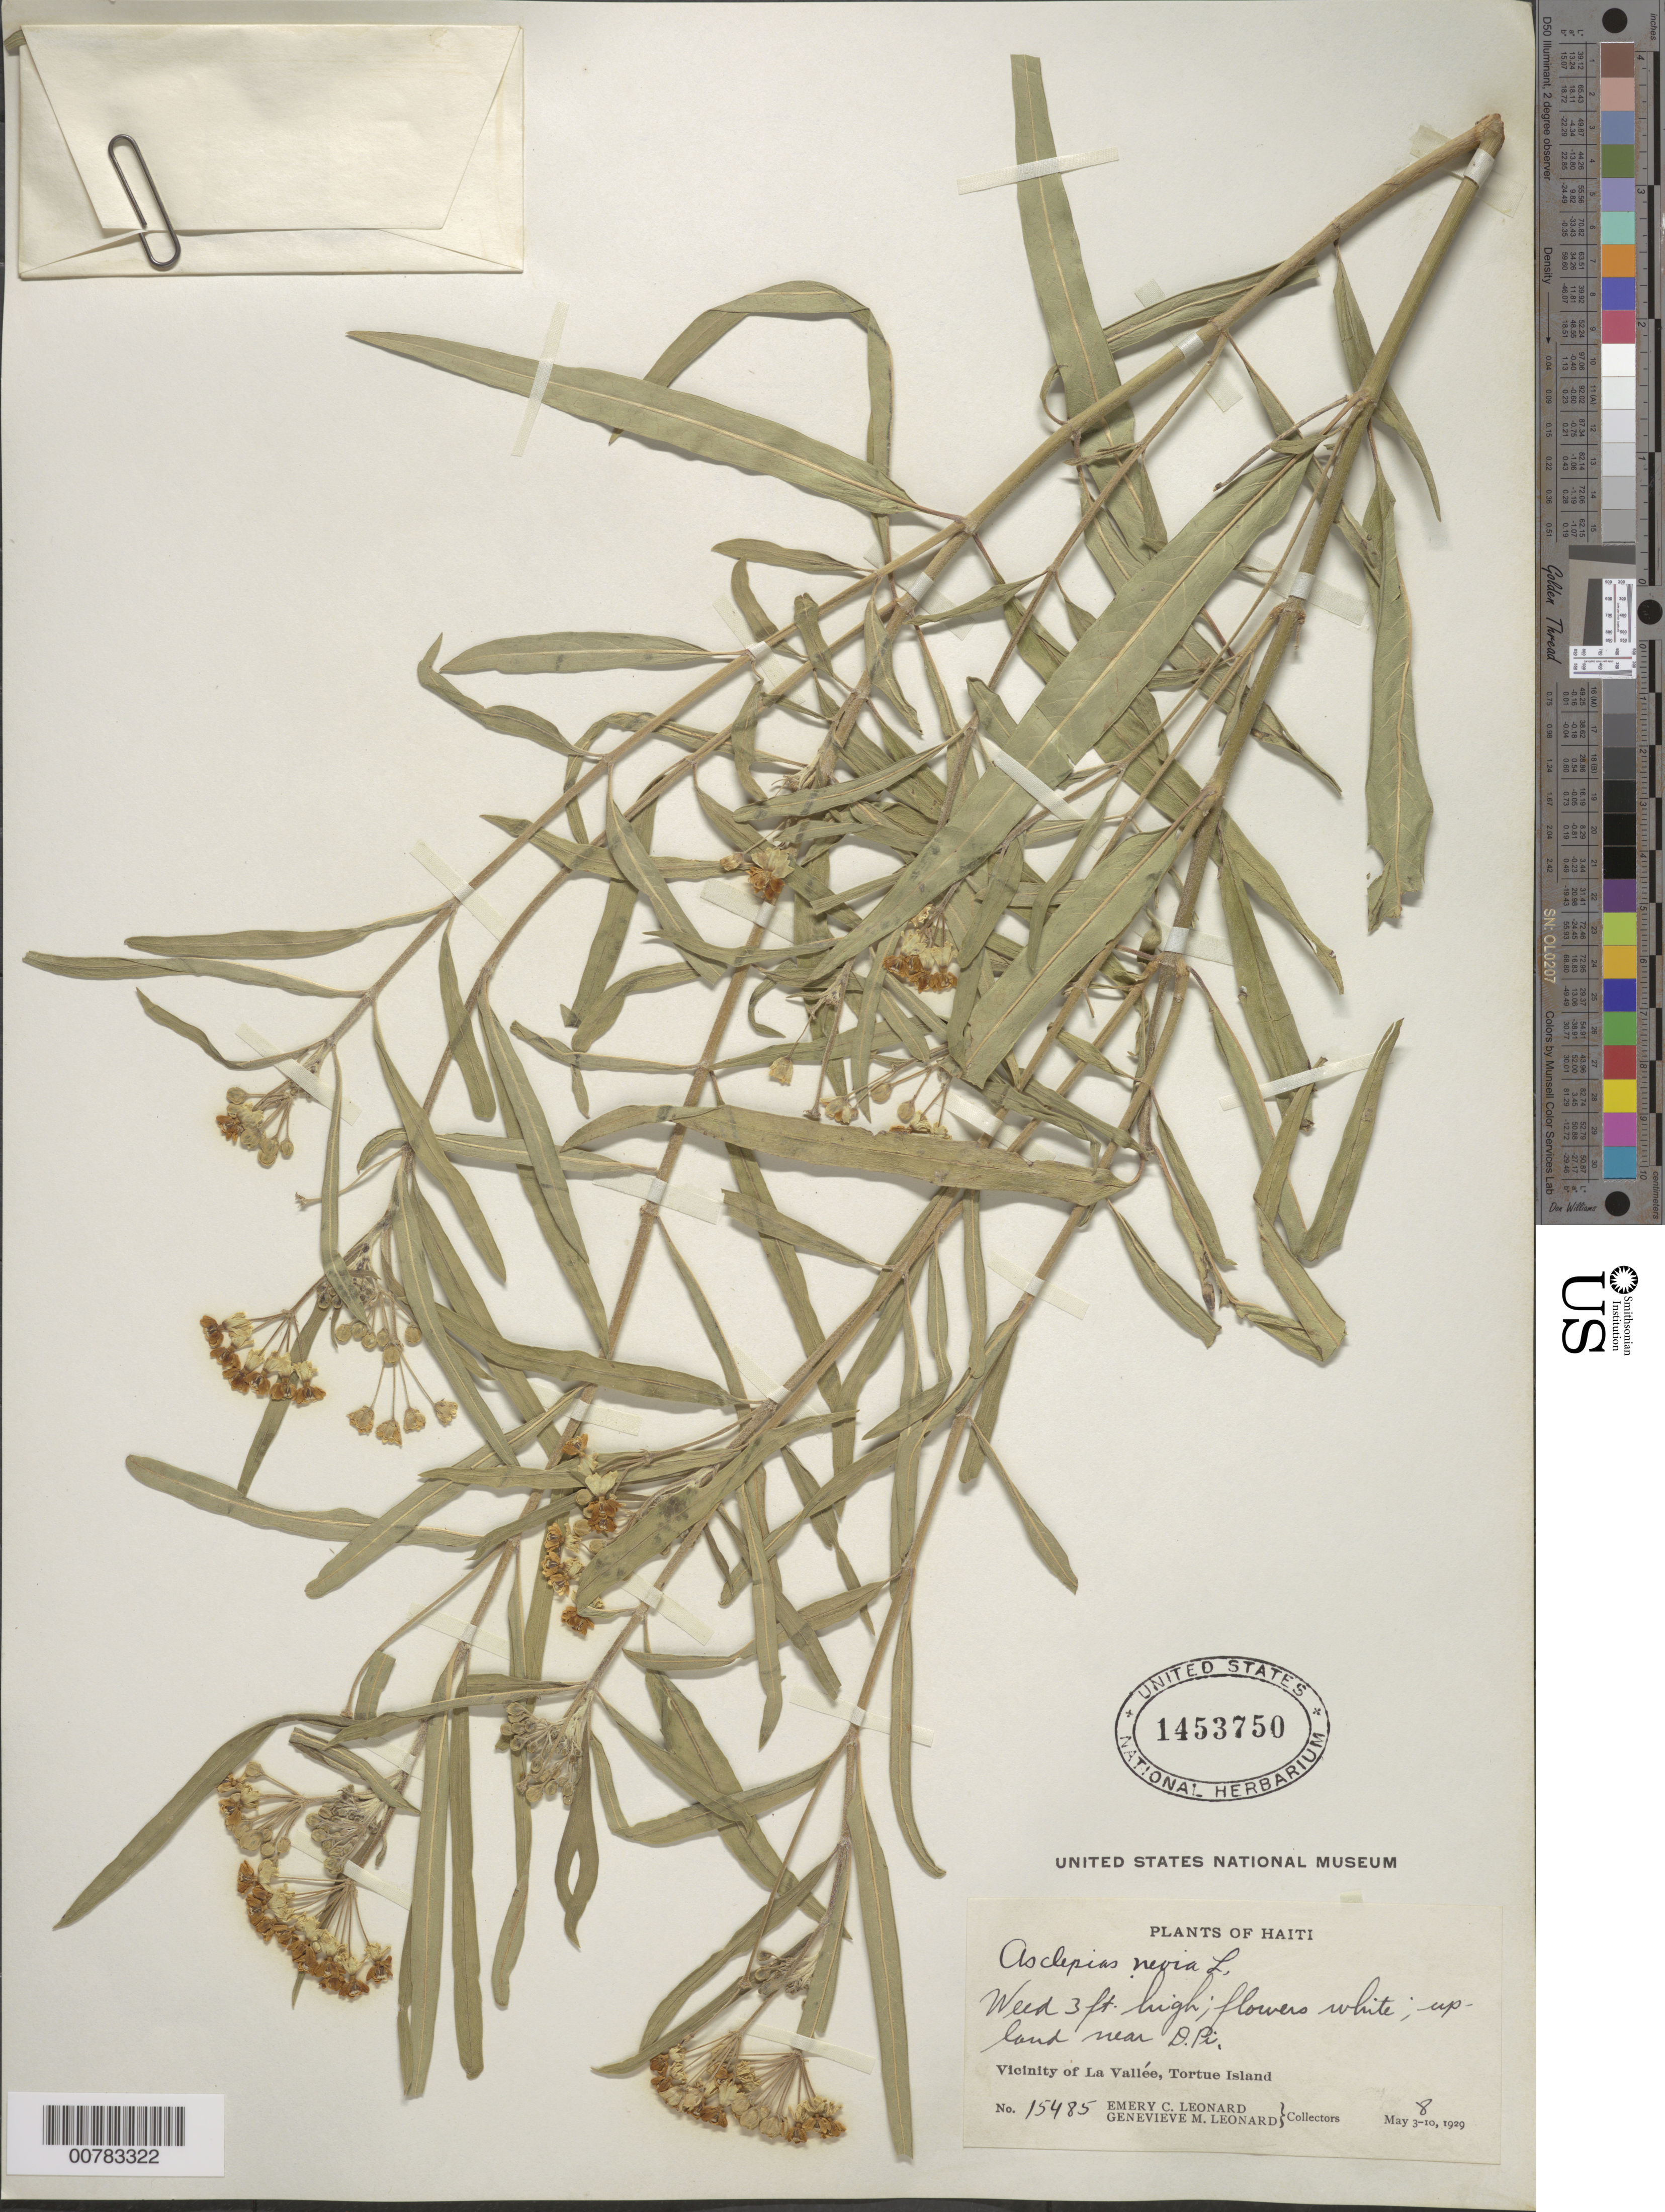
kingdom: Plantae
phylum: Tracheophyta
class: Magnoliopsida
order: Gentianales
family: Apocynaceae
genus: Asclepias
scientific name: Asclepias nivea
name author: L.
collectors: E. C. Leonard & G. M. Leonard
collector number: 15485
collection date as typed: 08 May 1929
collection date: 1929-05-08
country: Haiti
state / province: Nord-Óuest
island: Île de la Tortue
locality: Tortue Island, vicinity of La Vallée, up land near D.Pi.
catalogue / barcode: US 1453750